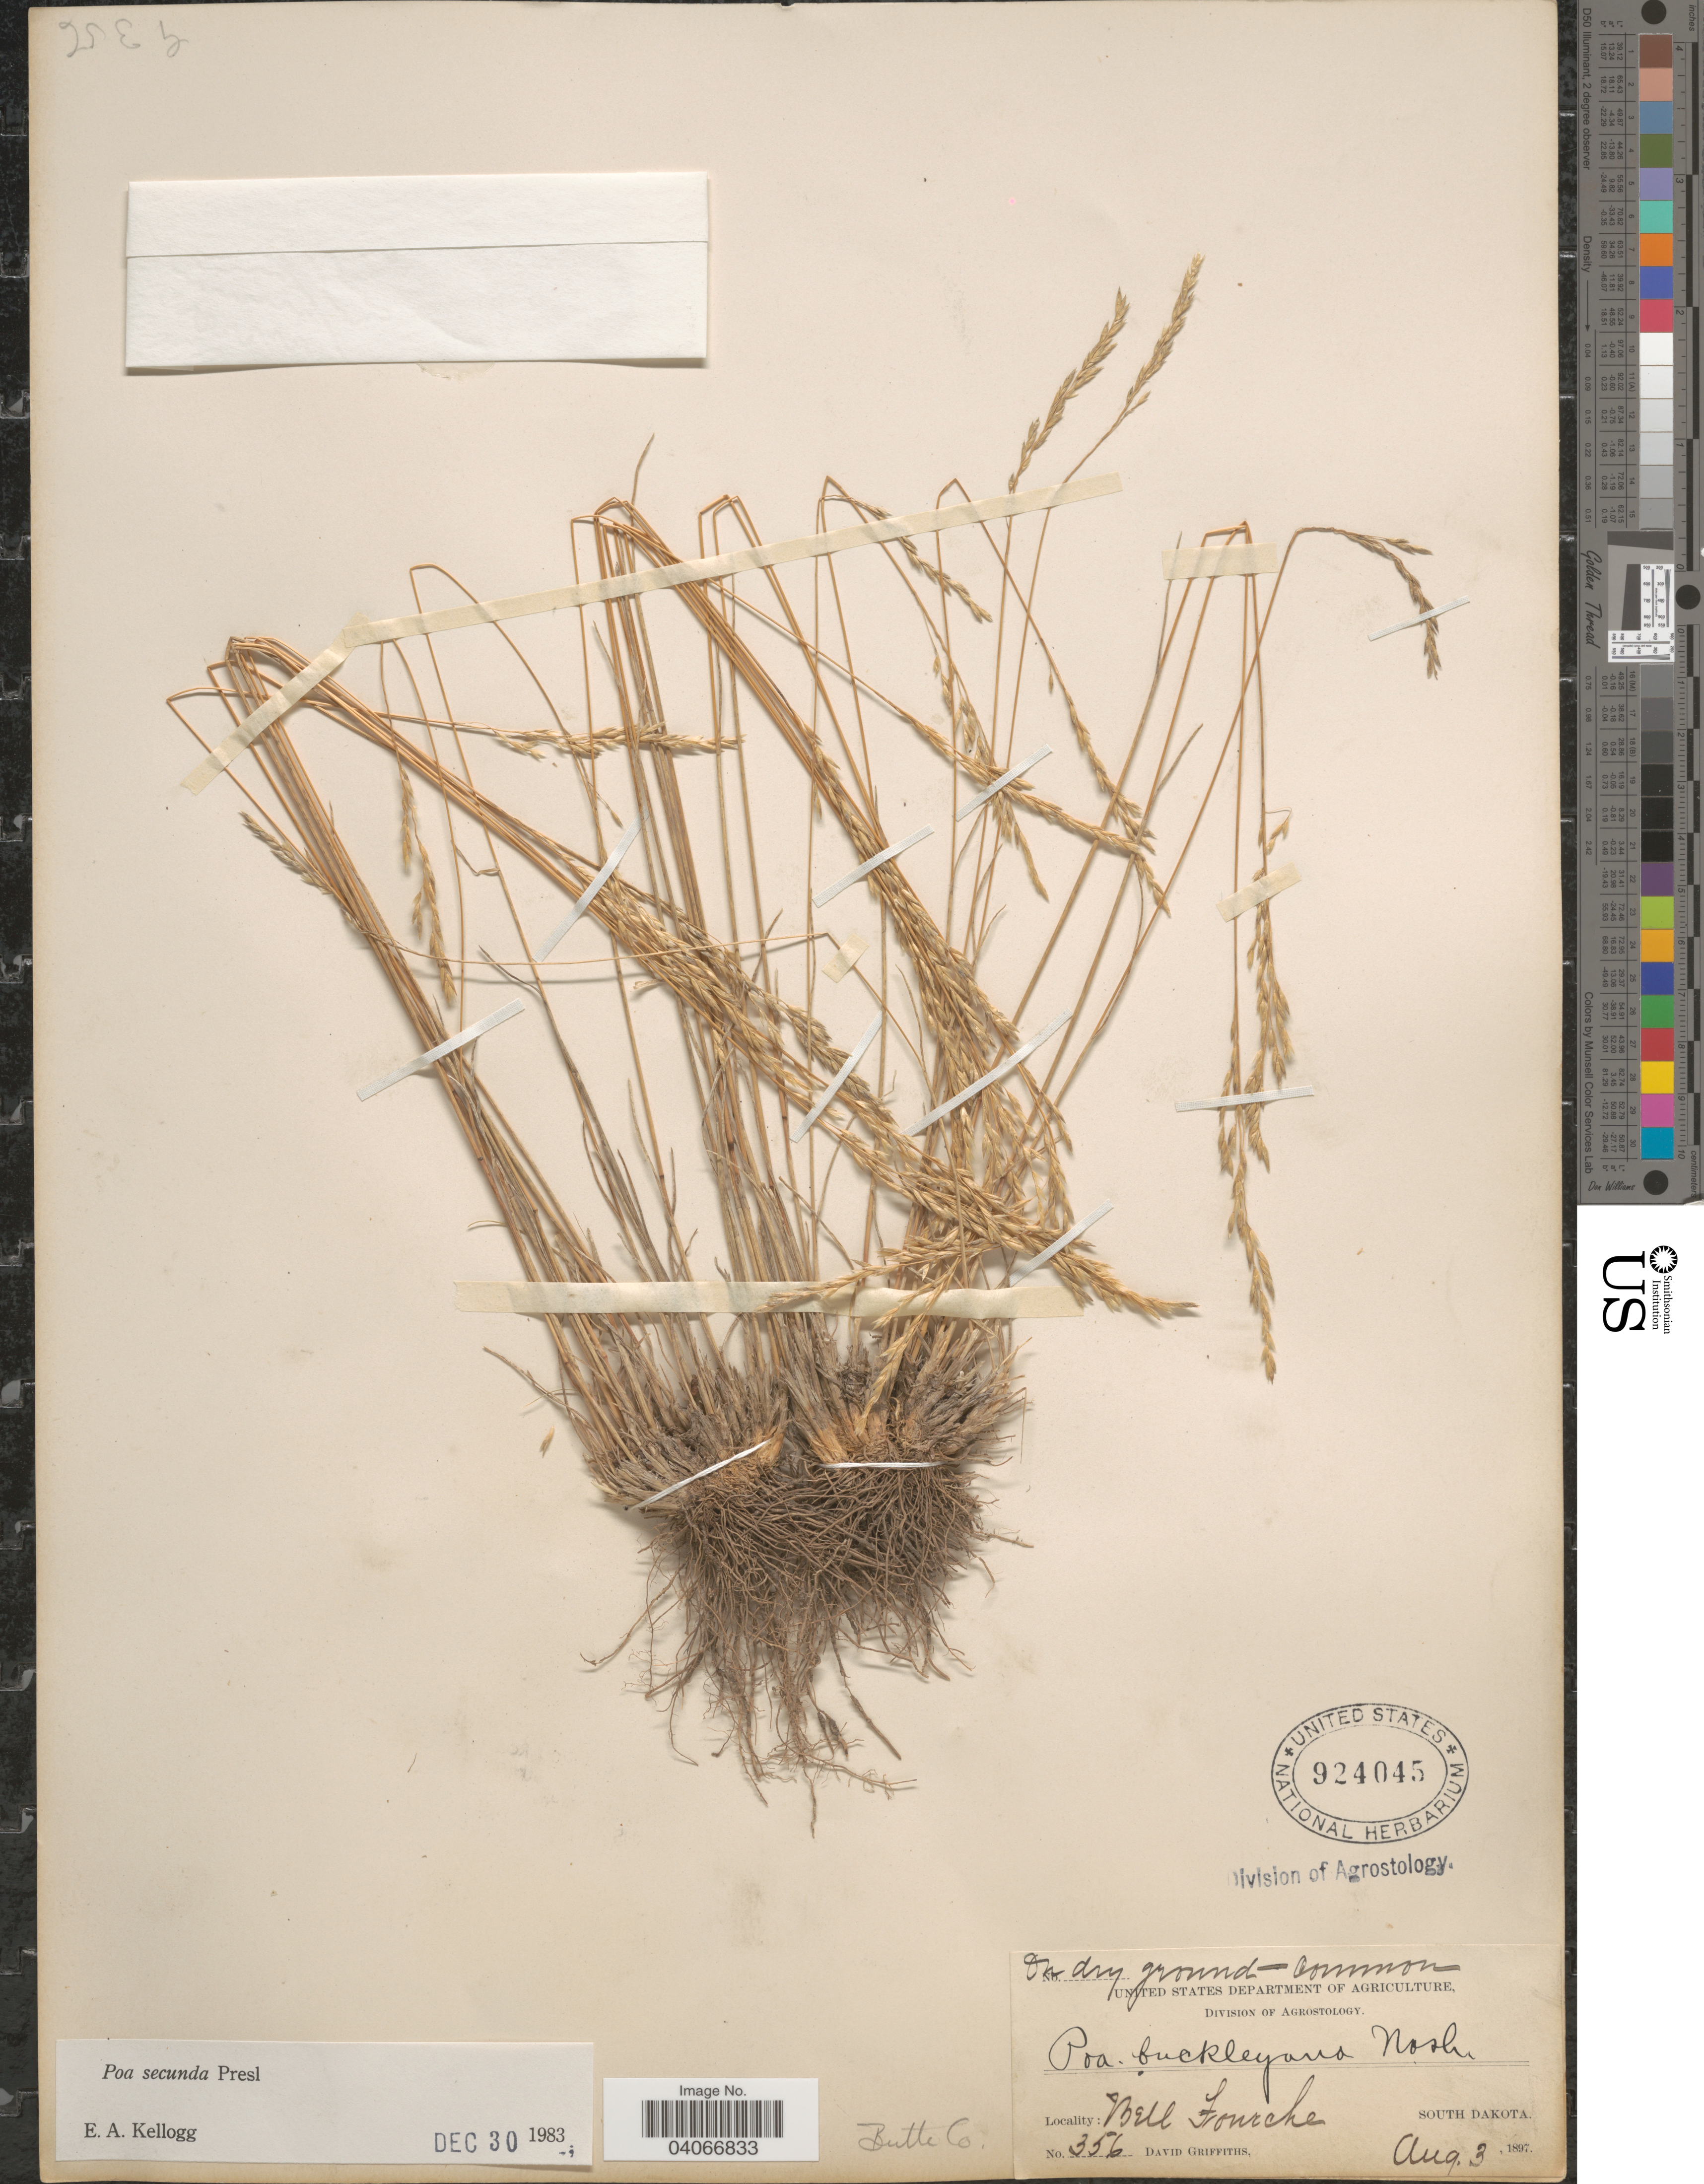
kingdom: Plantae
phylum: Tracheophyta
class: Liliopsida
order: Poales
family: Poaceae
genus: Poa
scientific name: Poa secunda subsp. secunda var. scabrella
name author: (Thurb.) Soreng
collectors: D. Griffiths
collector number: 356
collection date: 1897-08-03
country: United States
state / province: South Dakota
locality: Bell Fourche. Butte Co.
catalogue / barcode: US 924045